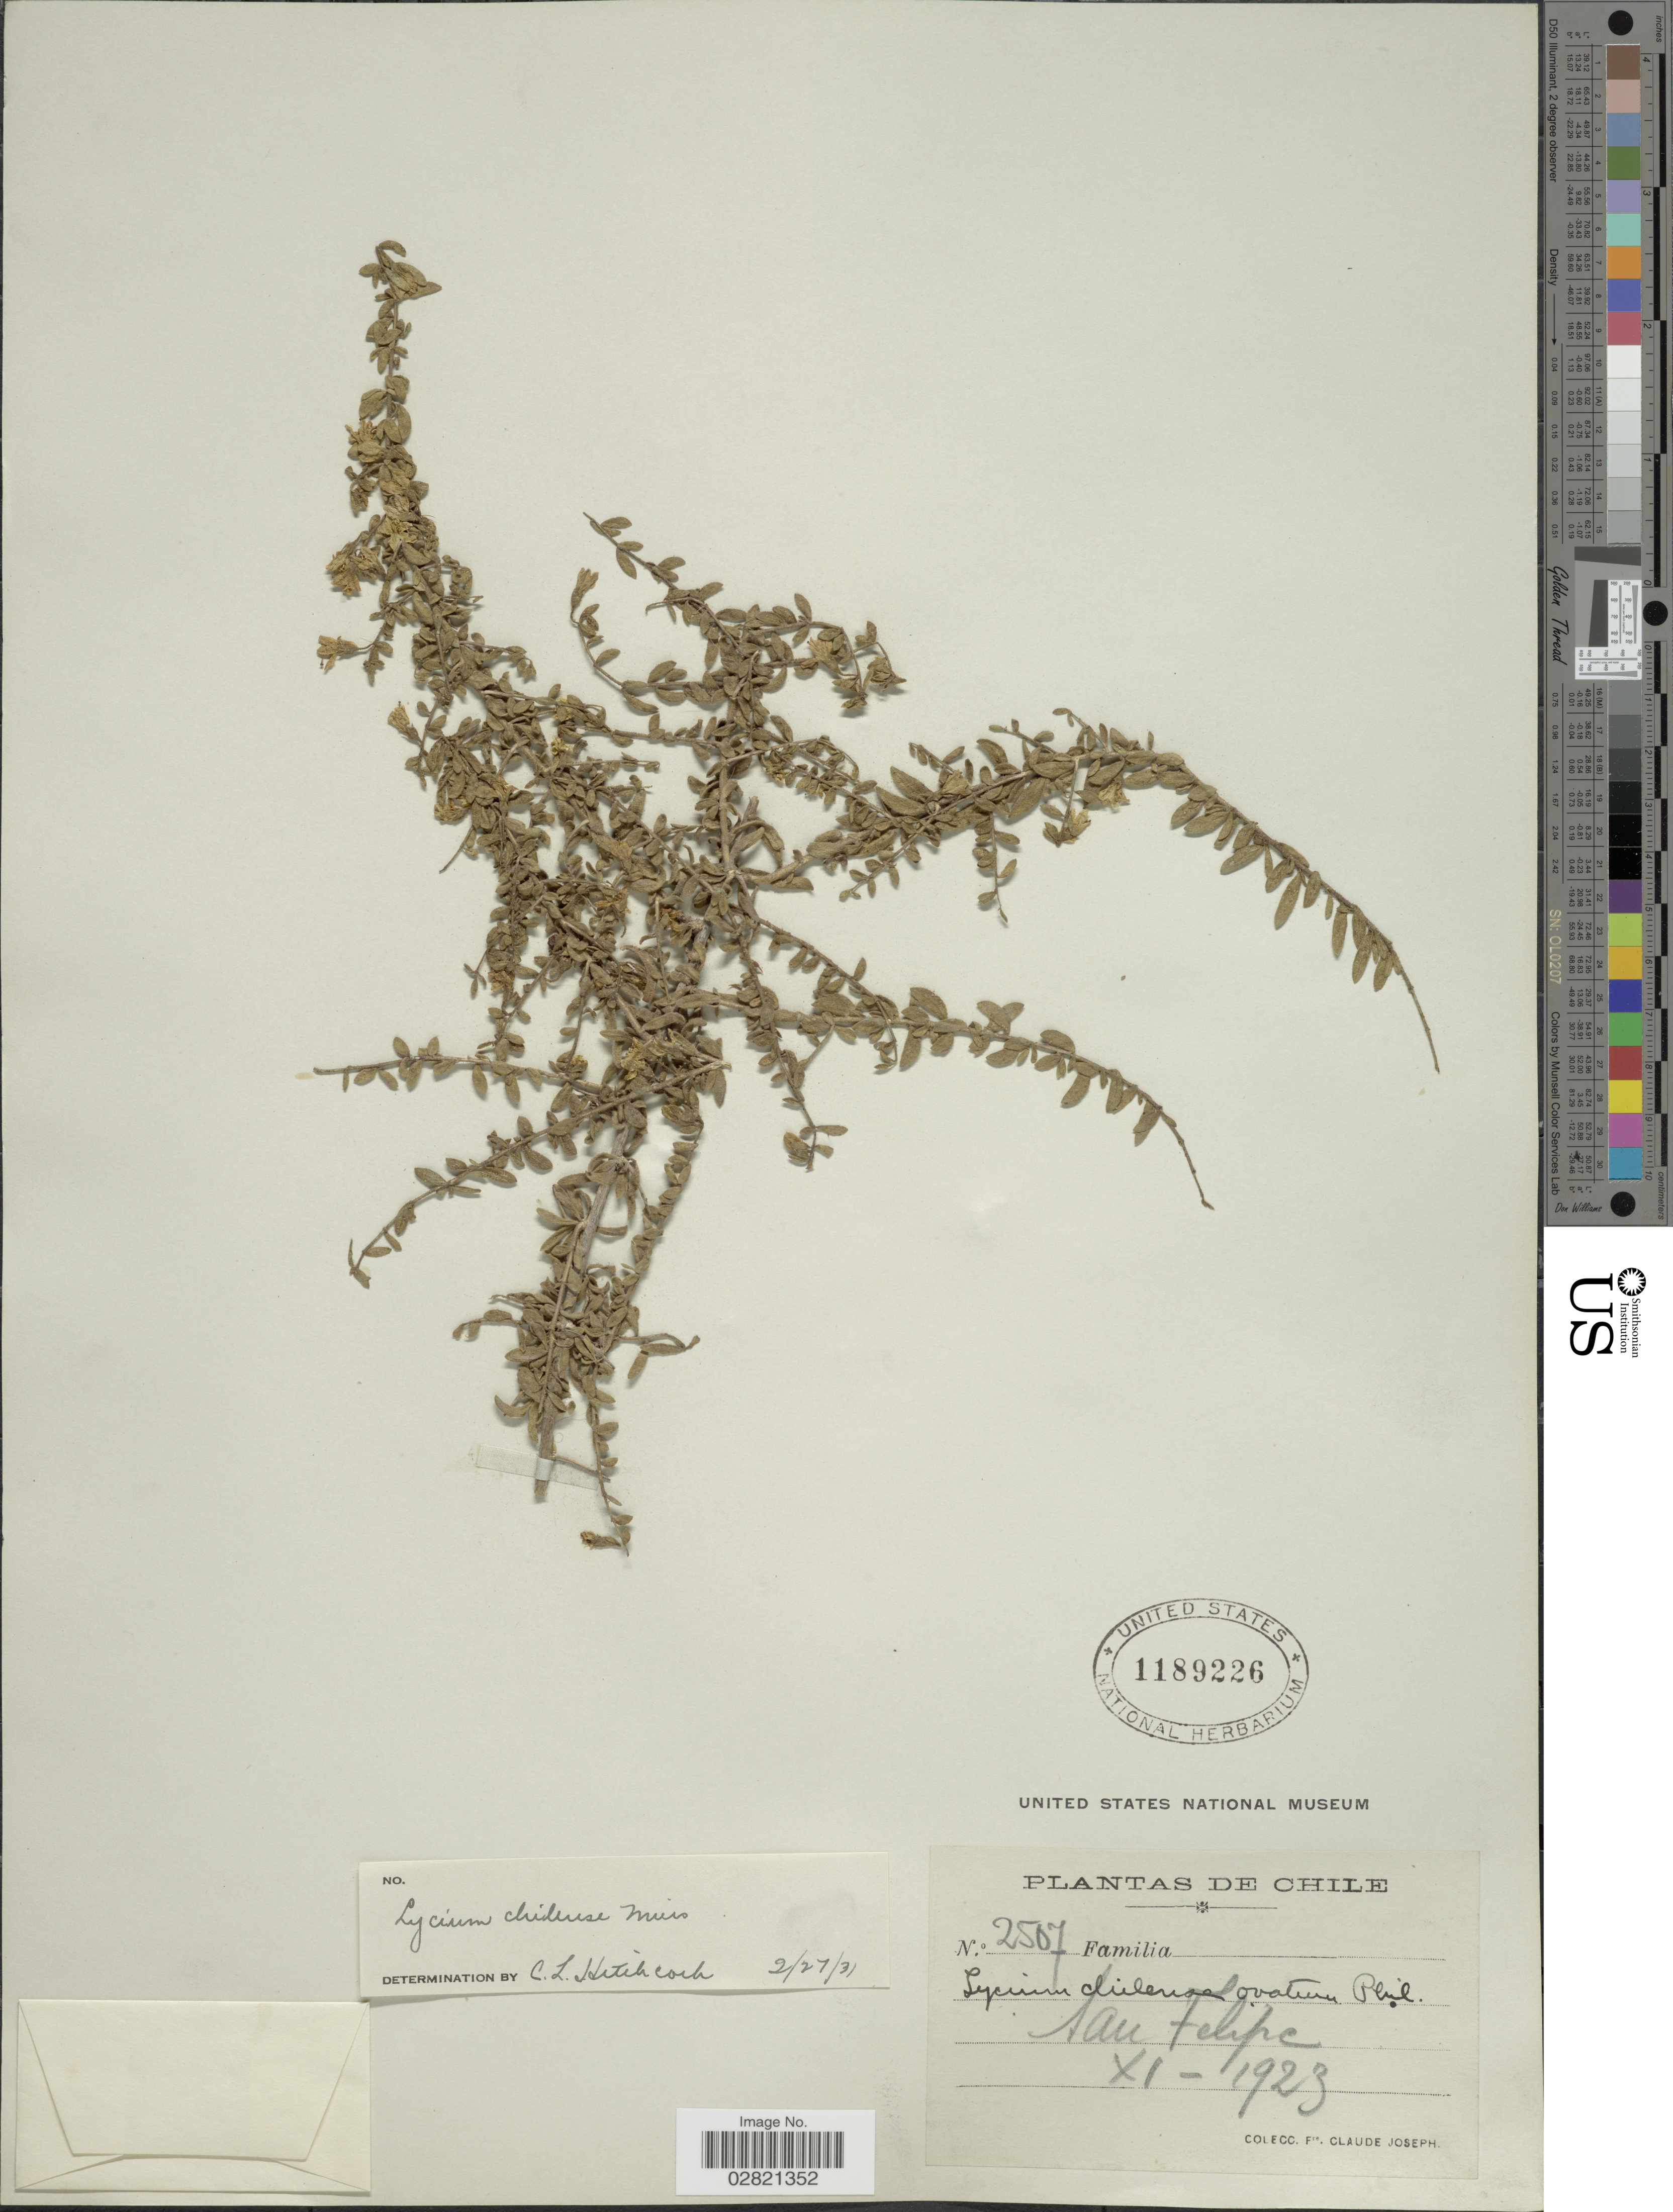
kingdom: Plantae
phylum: Tracheophyta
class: Magnoliopsida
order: Solanales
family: Solanaceae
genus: Lycium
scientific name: Lycium chilense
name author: Bertero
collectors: Bro. Claude-Joseph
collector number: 2507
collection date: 1923-11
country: Chile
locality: San Felipe.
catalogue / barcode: US 1189226